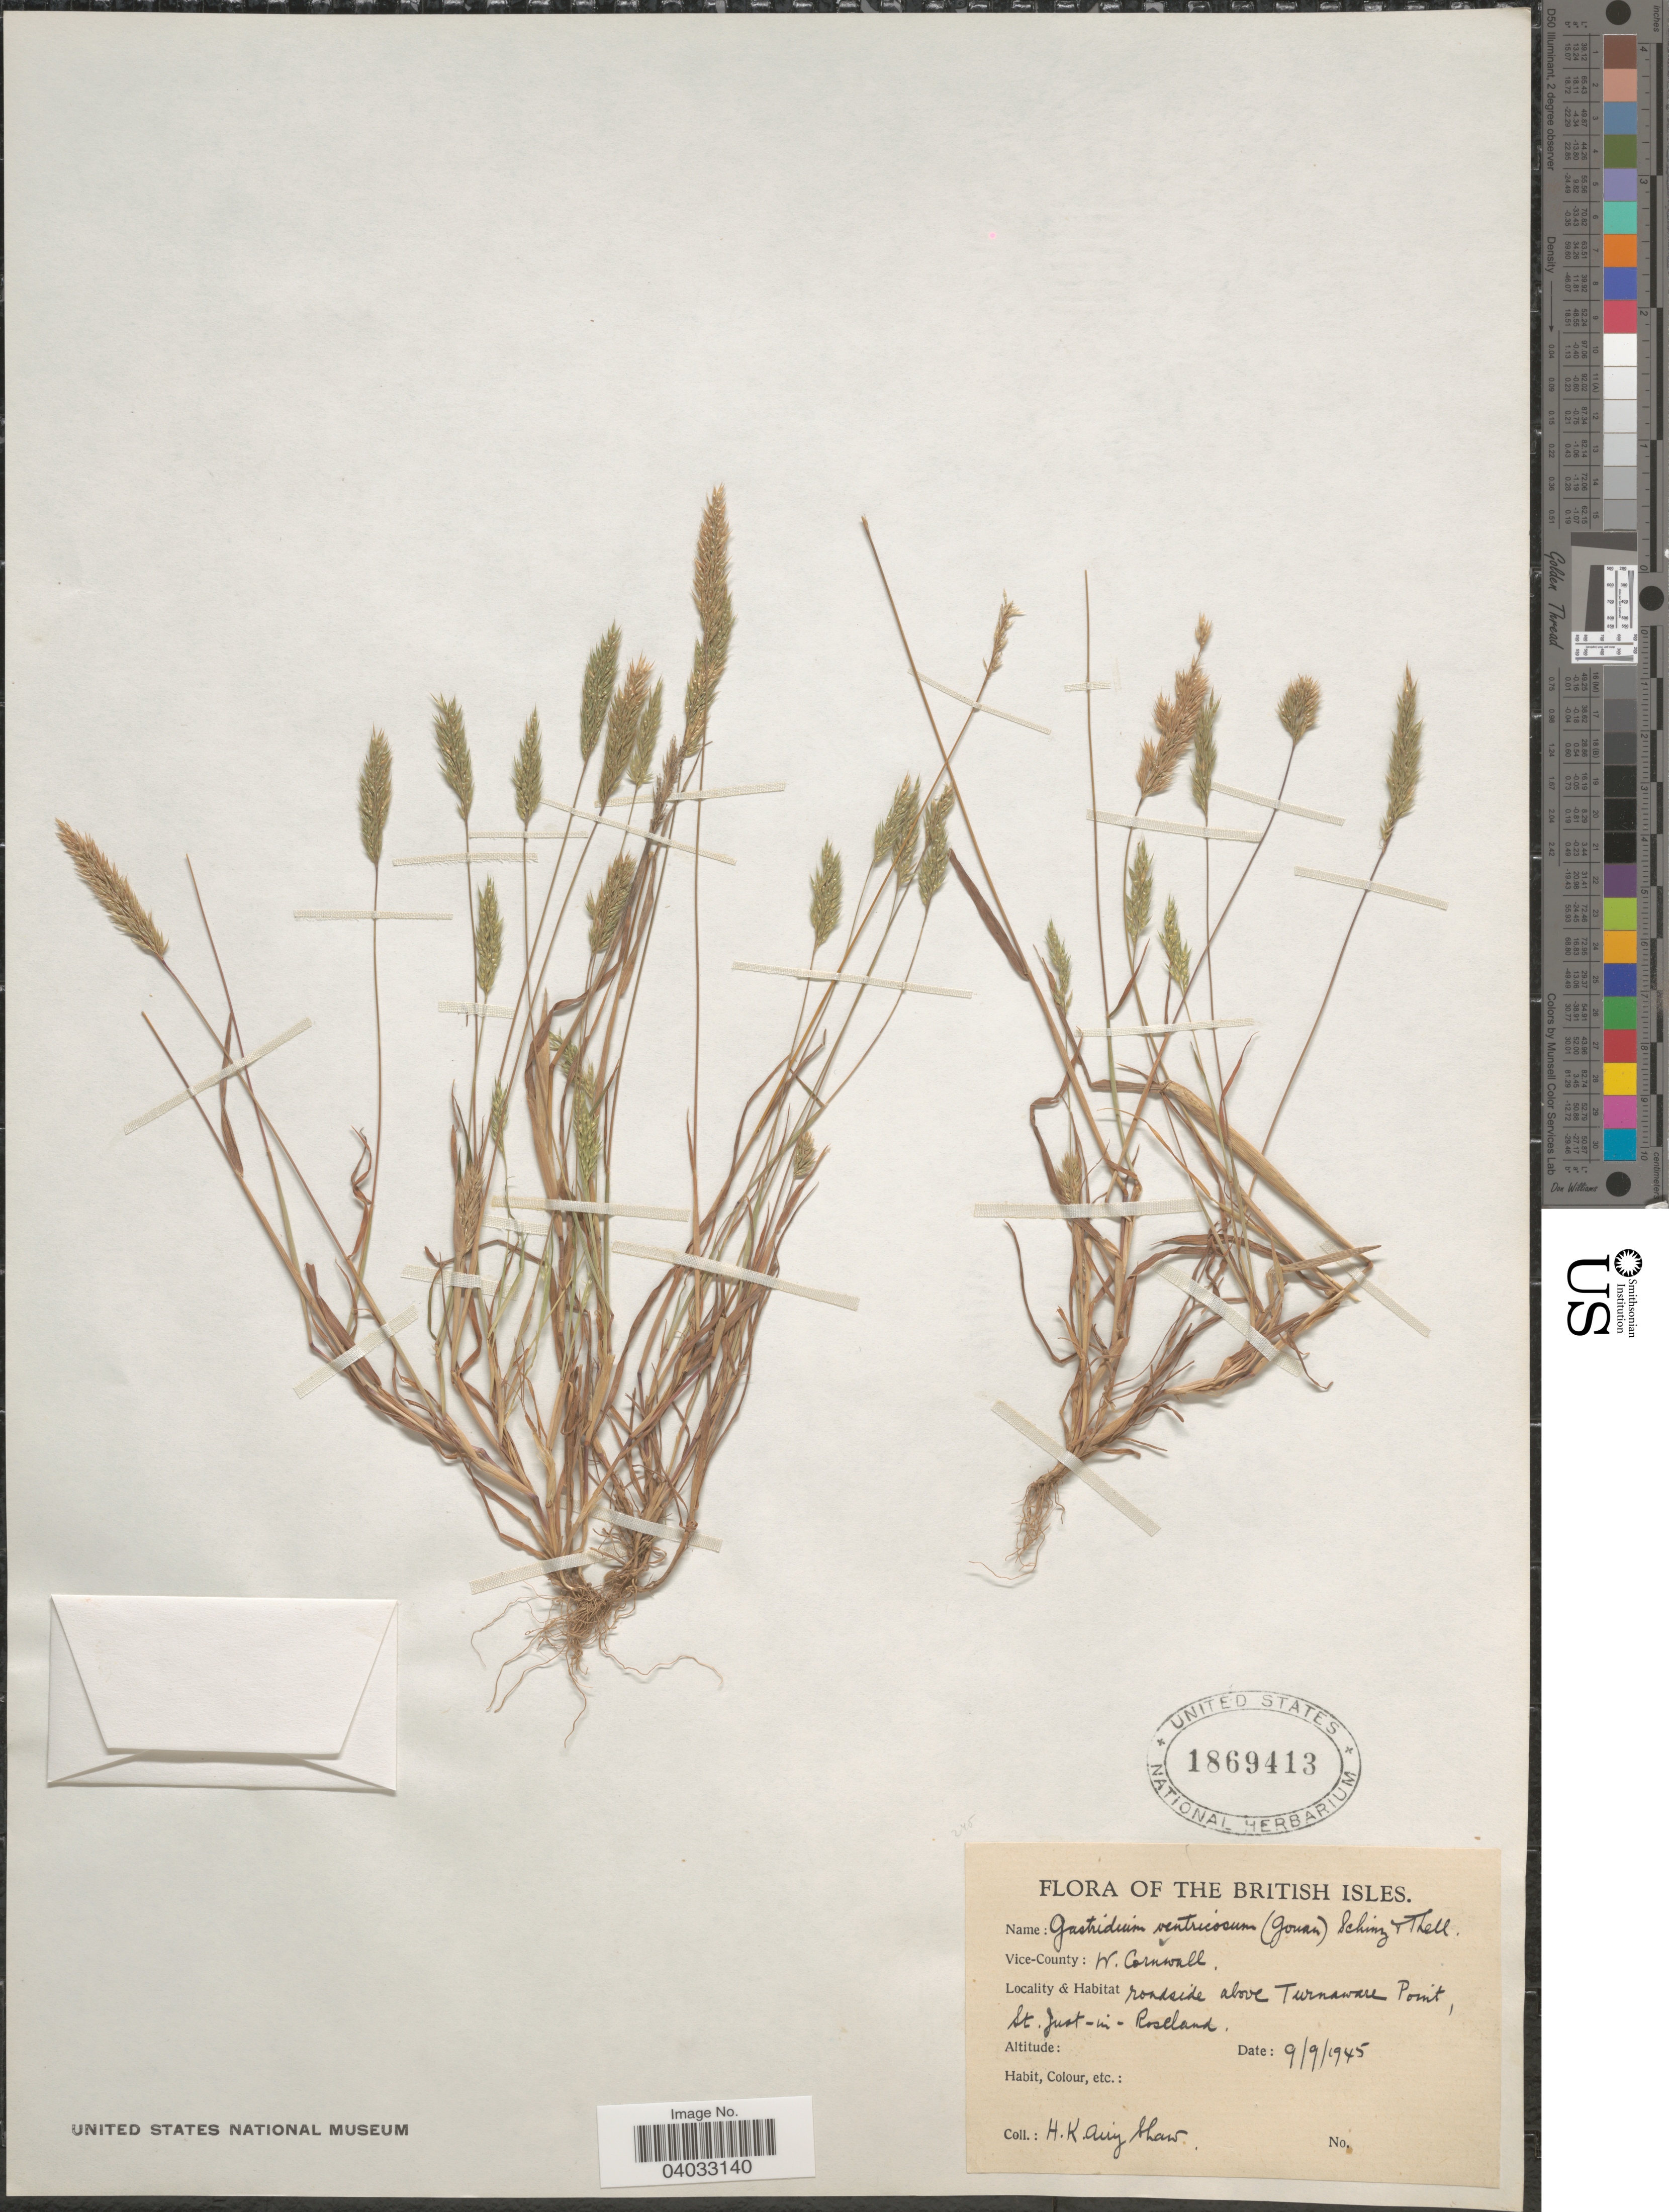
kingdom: Plantae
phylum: Tracheophyta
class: Liliopsida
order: Poales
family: Poaceae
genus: Gastridium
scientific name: Gastridium ventricosum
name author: (Gouan) Schinz & Thell.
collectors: H. K. Airy Shaw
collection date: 1945-09-09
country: United Kingdom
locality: The British Isles. Vice-County: W. Cornwall. Roadside above Turnaware Point, St. Just-in-Roseland.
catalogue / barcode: US 1869413